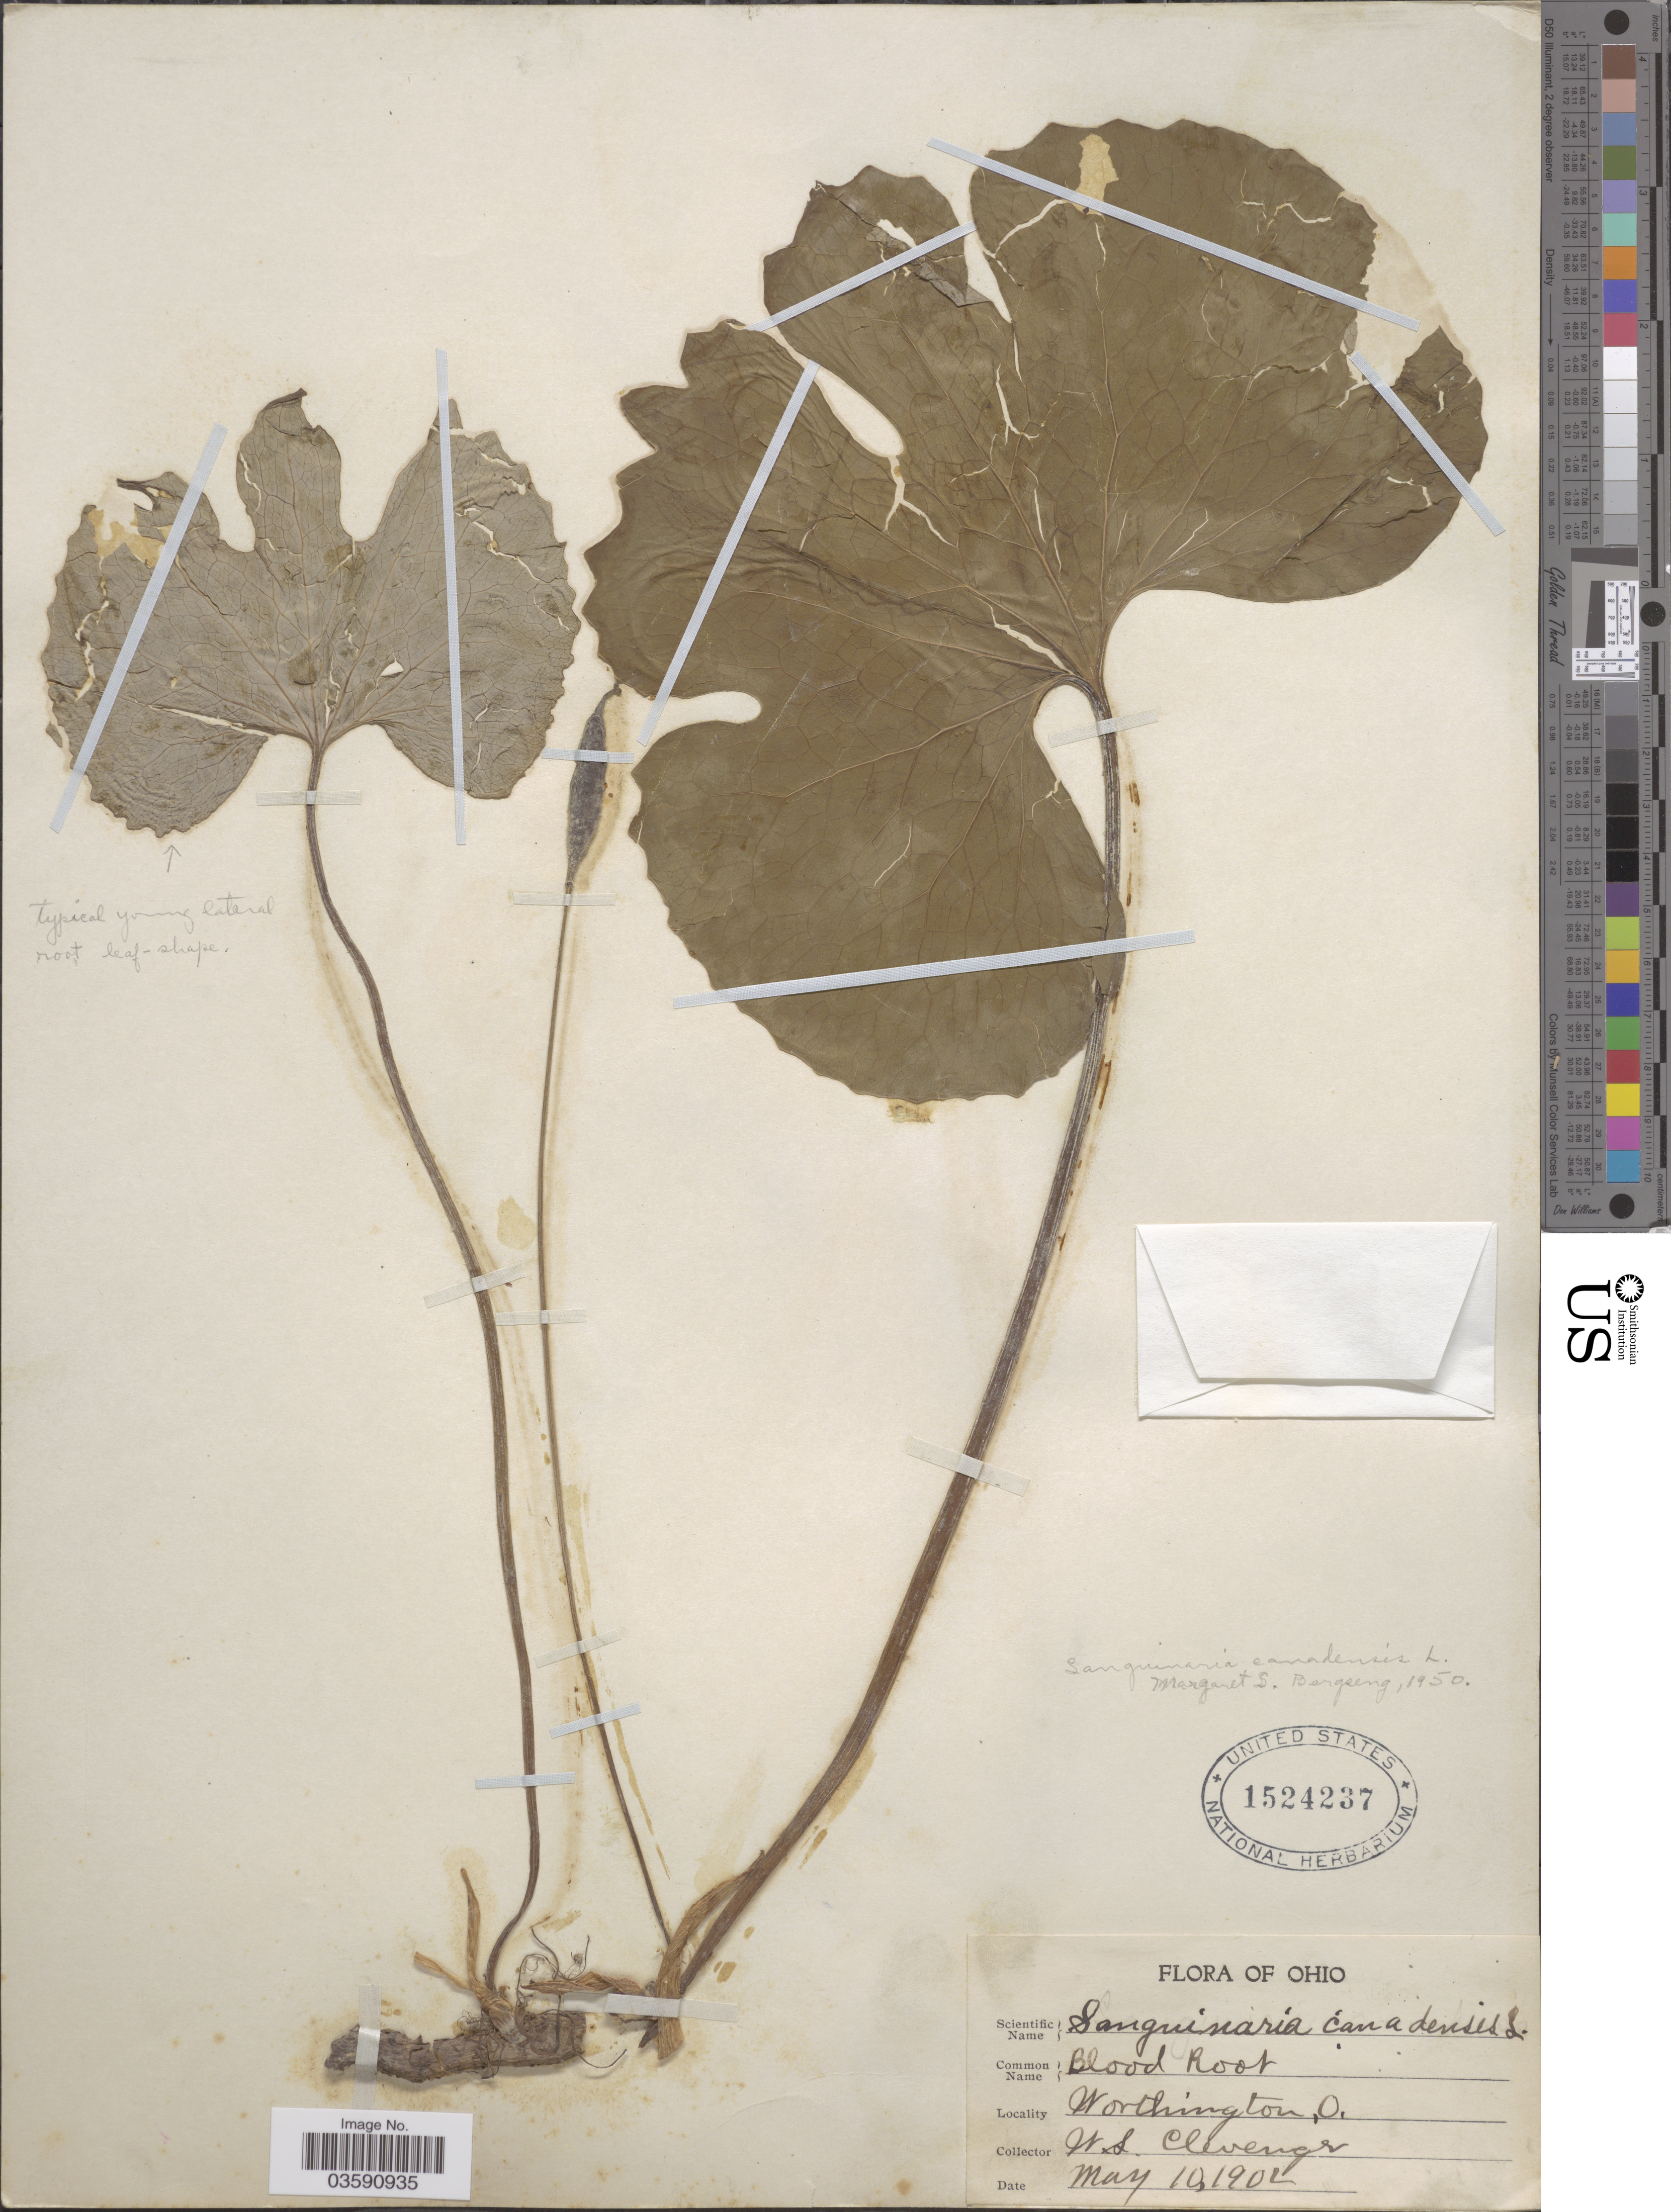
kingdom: Plantae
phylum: Tracheophyta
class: Magnoliopsida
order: Ranunculales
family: Papaveraceae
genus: Sanguinaria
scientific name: Sanguinaria canadensis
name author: L.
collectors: W. Clevenger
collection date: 1902-05-10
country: United States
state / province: Ohio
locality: Worthington.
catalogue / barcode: US 1524237